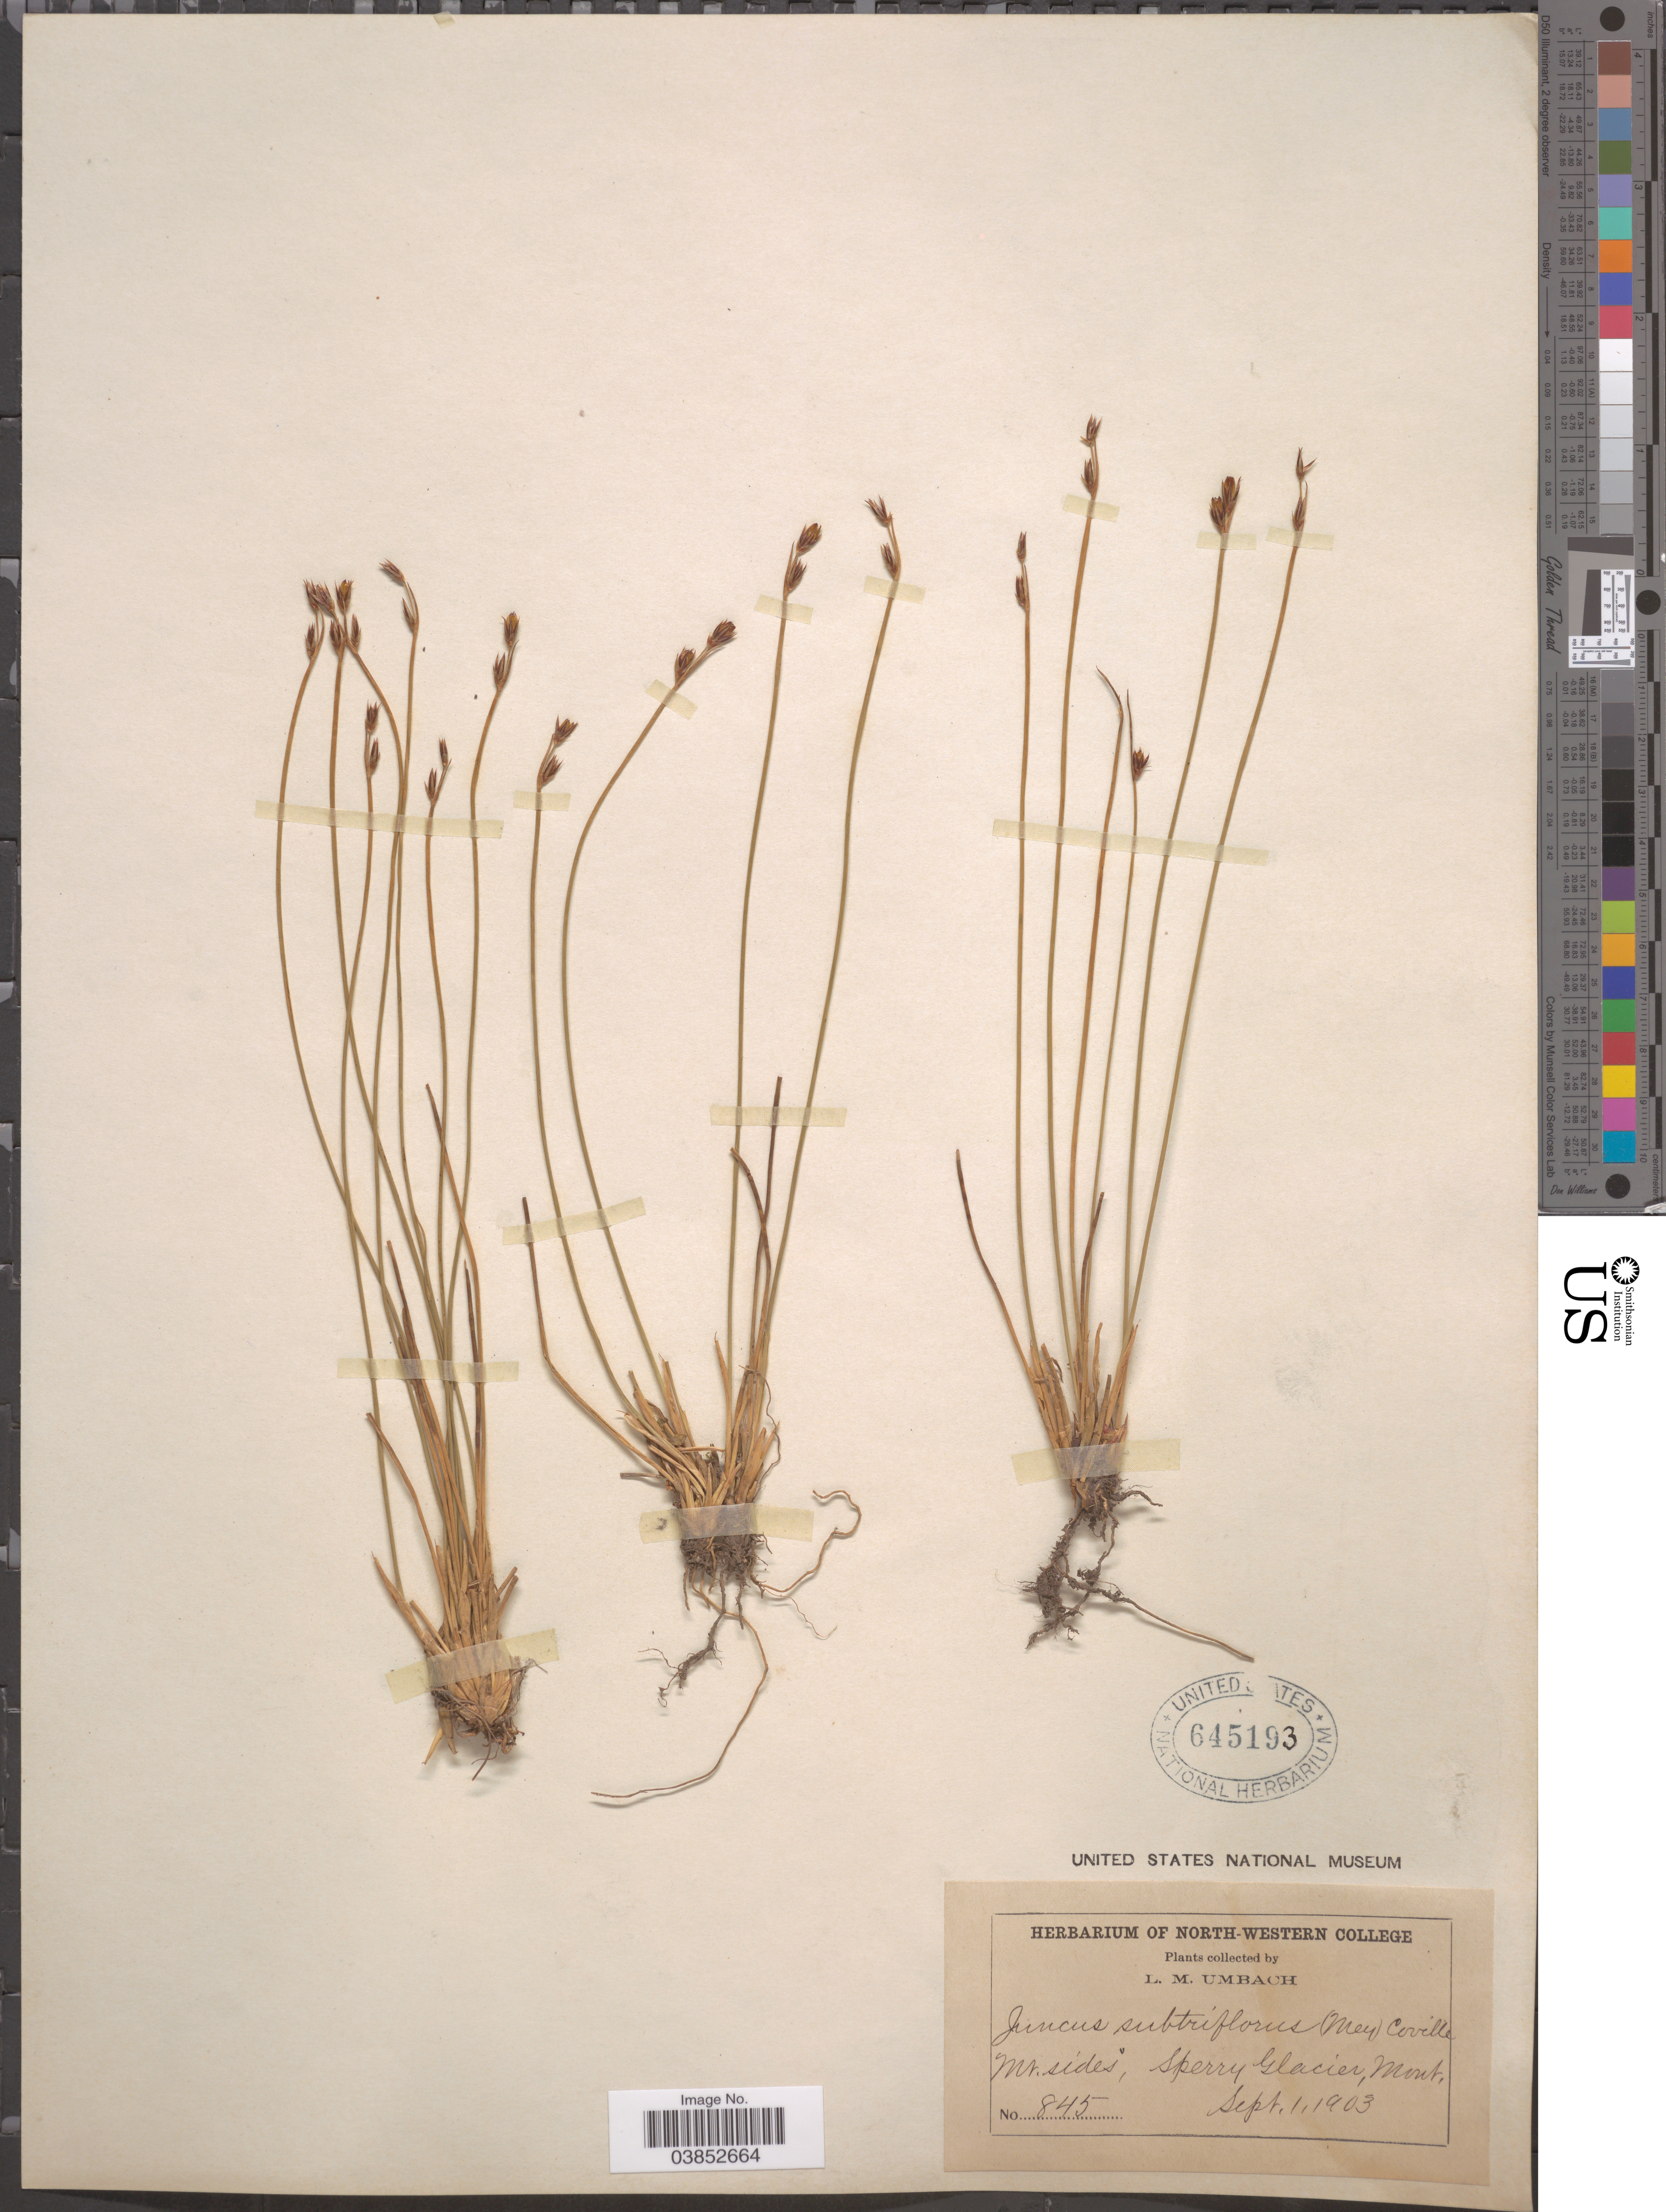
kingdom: Plantae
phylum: Tracheophyta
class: Liliopsida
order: Poales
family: Juncaceae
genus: Juncus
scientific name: Juncus drummondii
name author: E. Mey.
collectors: L. M. Umbach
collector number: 845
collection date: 1903-09-01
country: United States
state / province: Montana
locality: Mt. sides, Sperry Glacier.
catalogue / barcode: US 645193